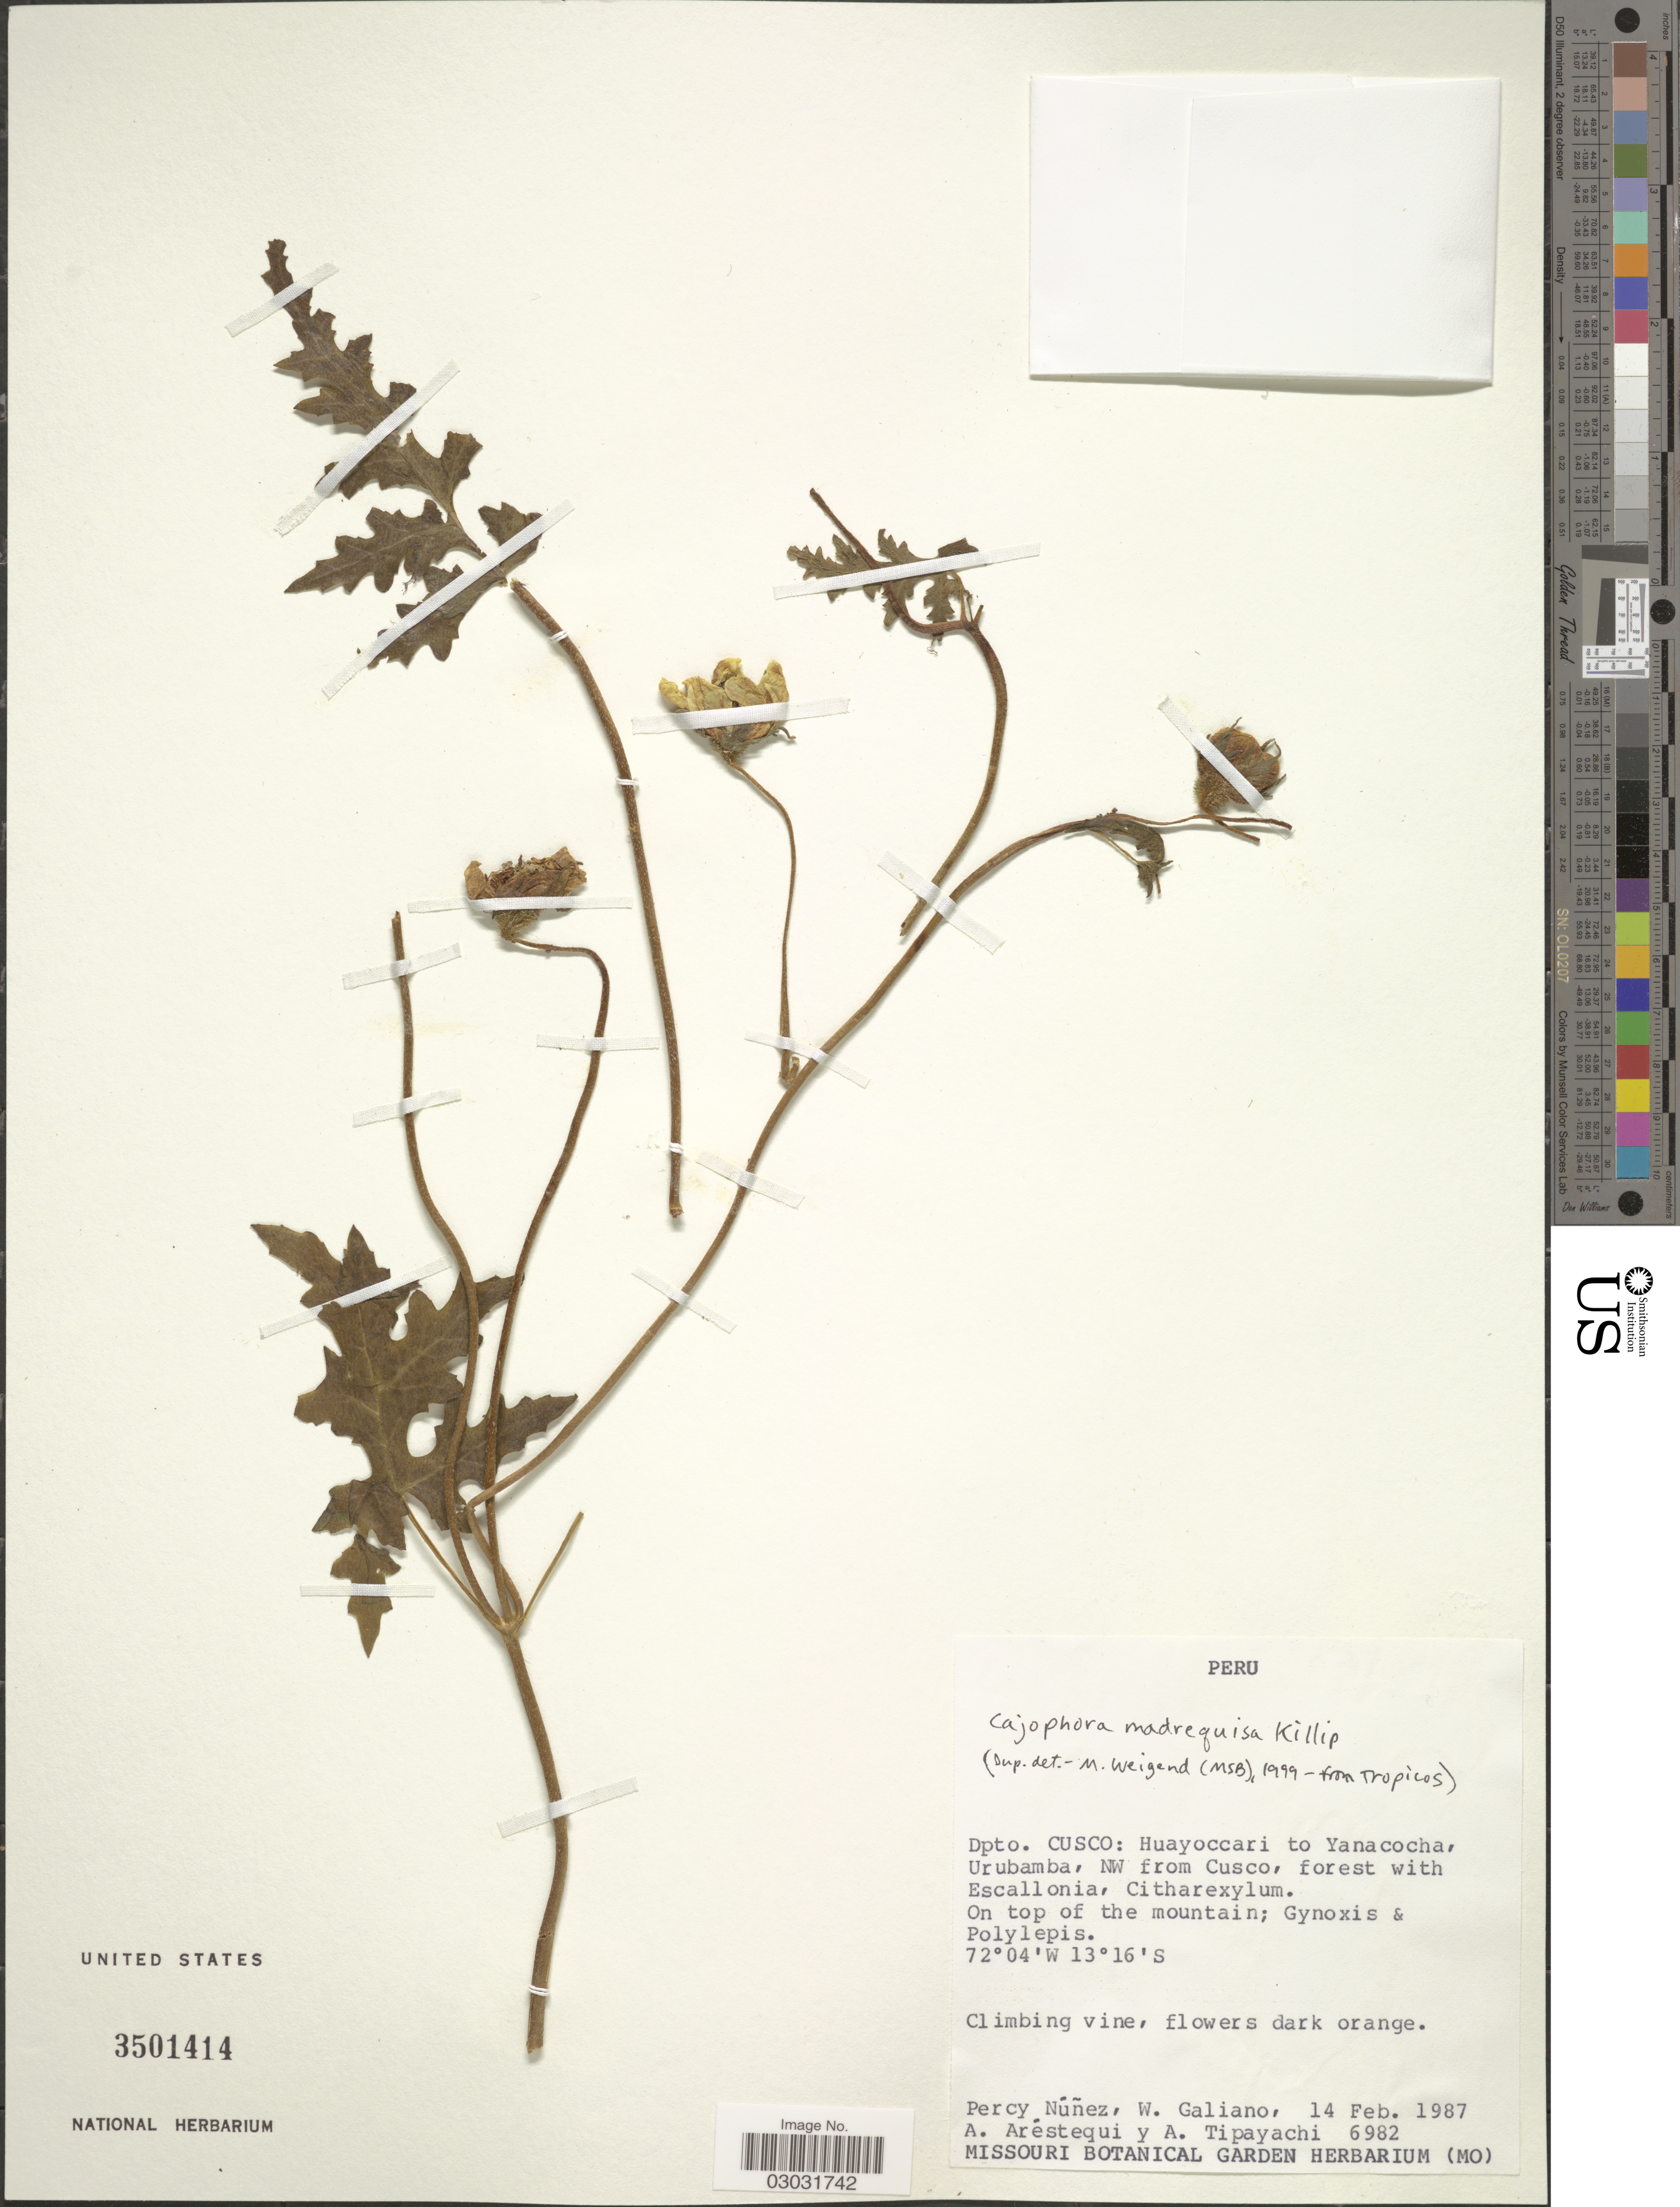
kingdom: Plantae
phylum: Tracheophyta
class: Magnoliopsida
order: Cornales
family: Loasaceae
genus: Caiophora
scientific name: Caiophora madrequisa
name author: Killip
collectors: P. Nuñez V., W. Galiano, A. Aréstequi & A. Tipayachi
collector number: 6982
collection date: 1987-02-14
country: Peru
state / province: Cusco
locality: Dpto. Cusco: Huayoccari to Yanacocha, Urubamba, NW from Cusco.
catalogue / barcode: US 3501414